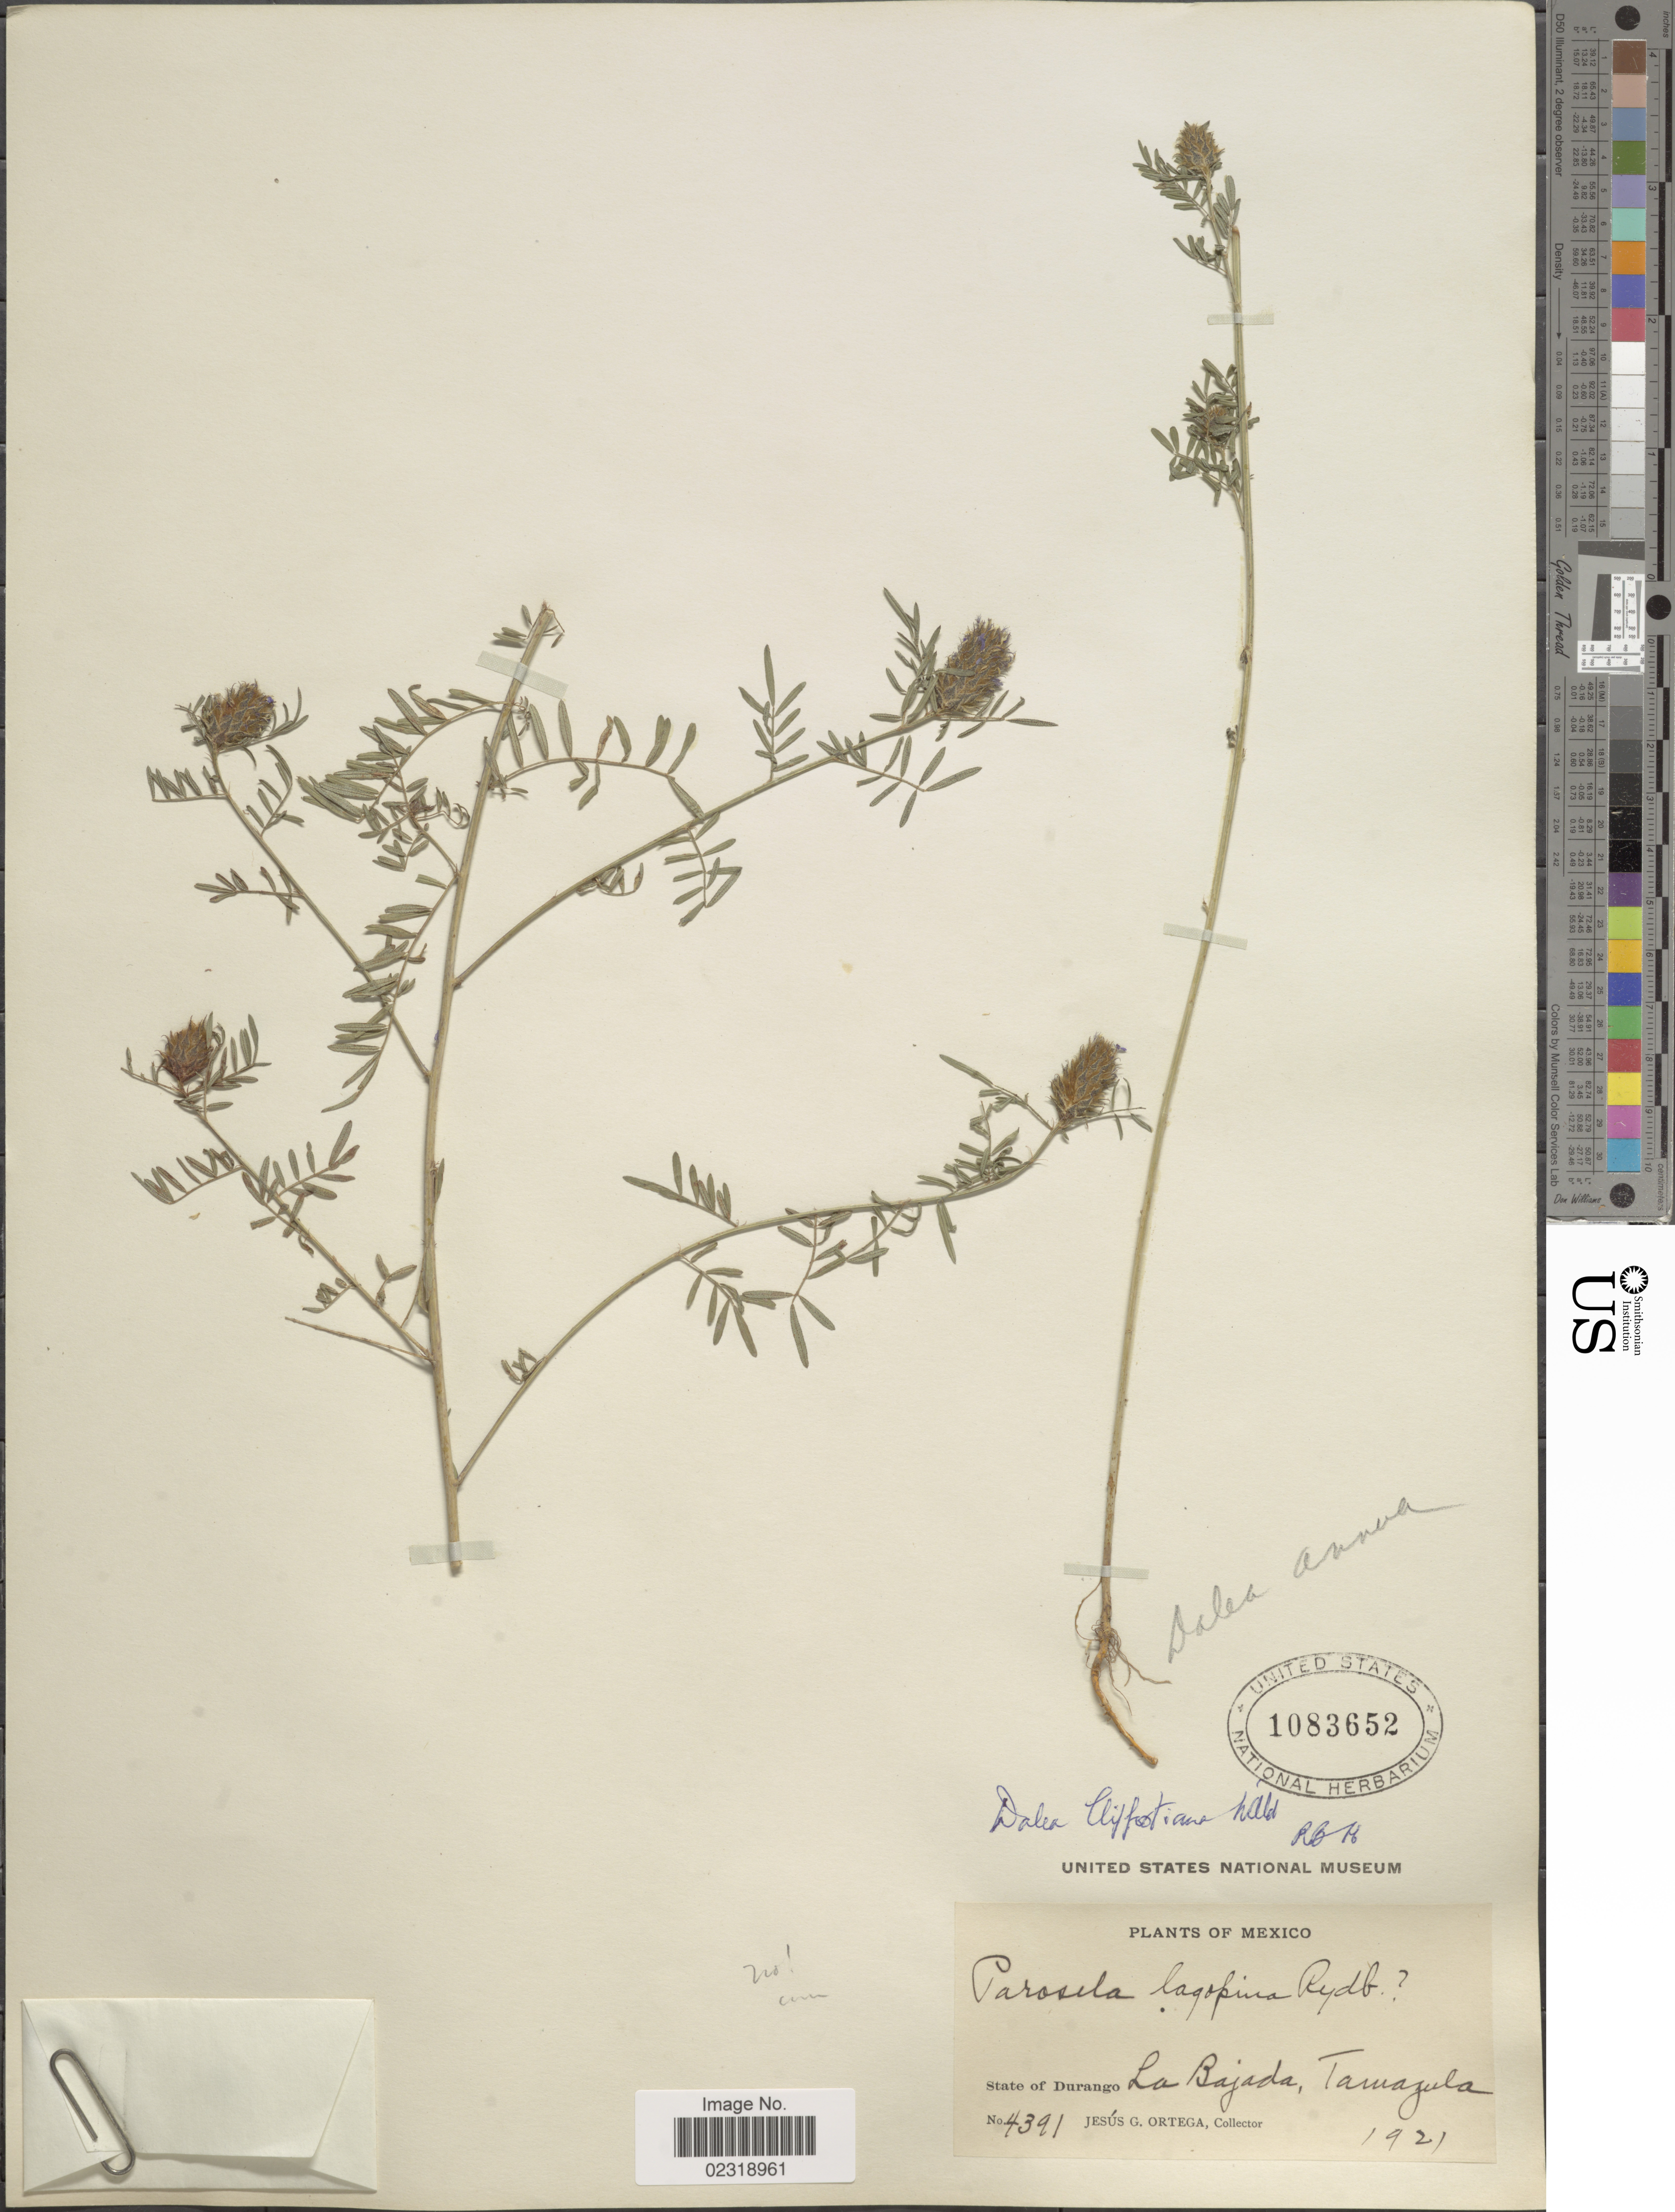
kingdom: Plantae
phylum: Tracheophyta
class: Magnoliopsida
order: Fabales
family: Fabaceae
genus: Dalea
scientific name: Dalea cliffortiana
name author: Willd.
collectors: J. Ortega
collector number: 4391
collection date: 1921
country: Mexico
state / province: Durango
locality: La Bajada, Tamazula.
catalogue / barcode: US 1083652